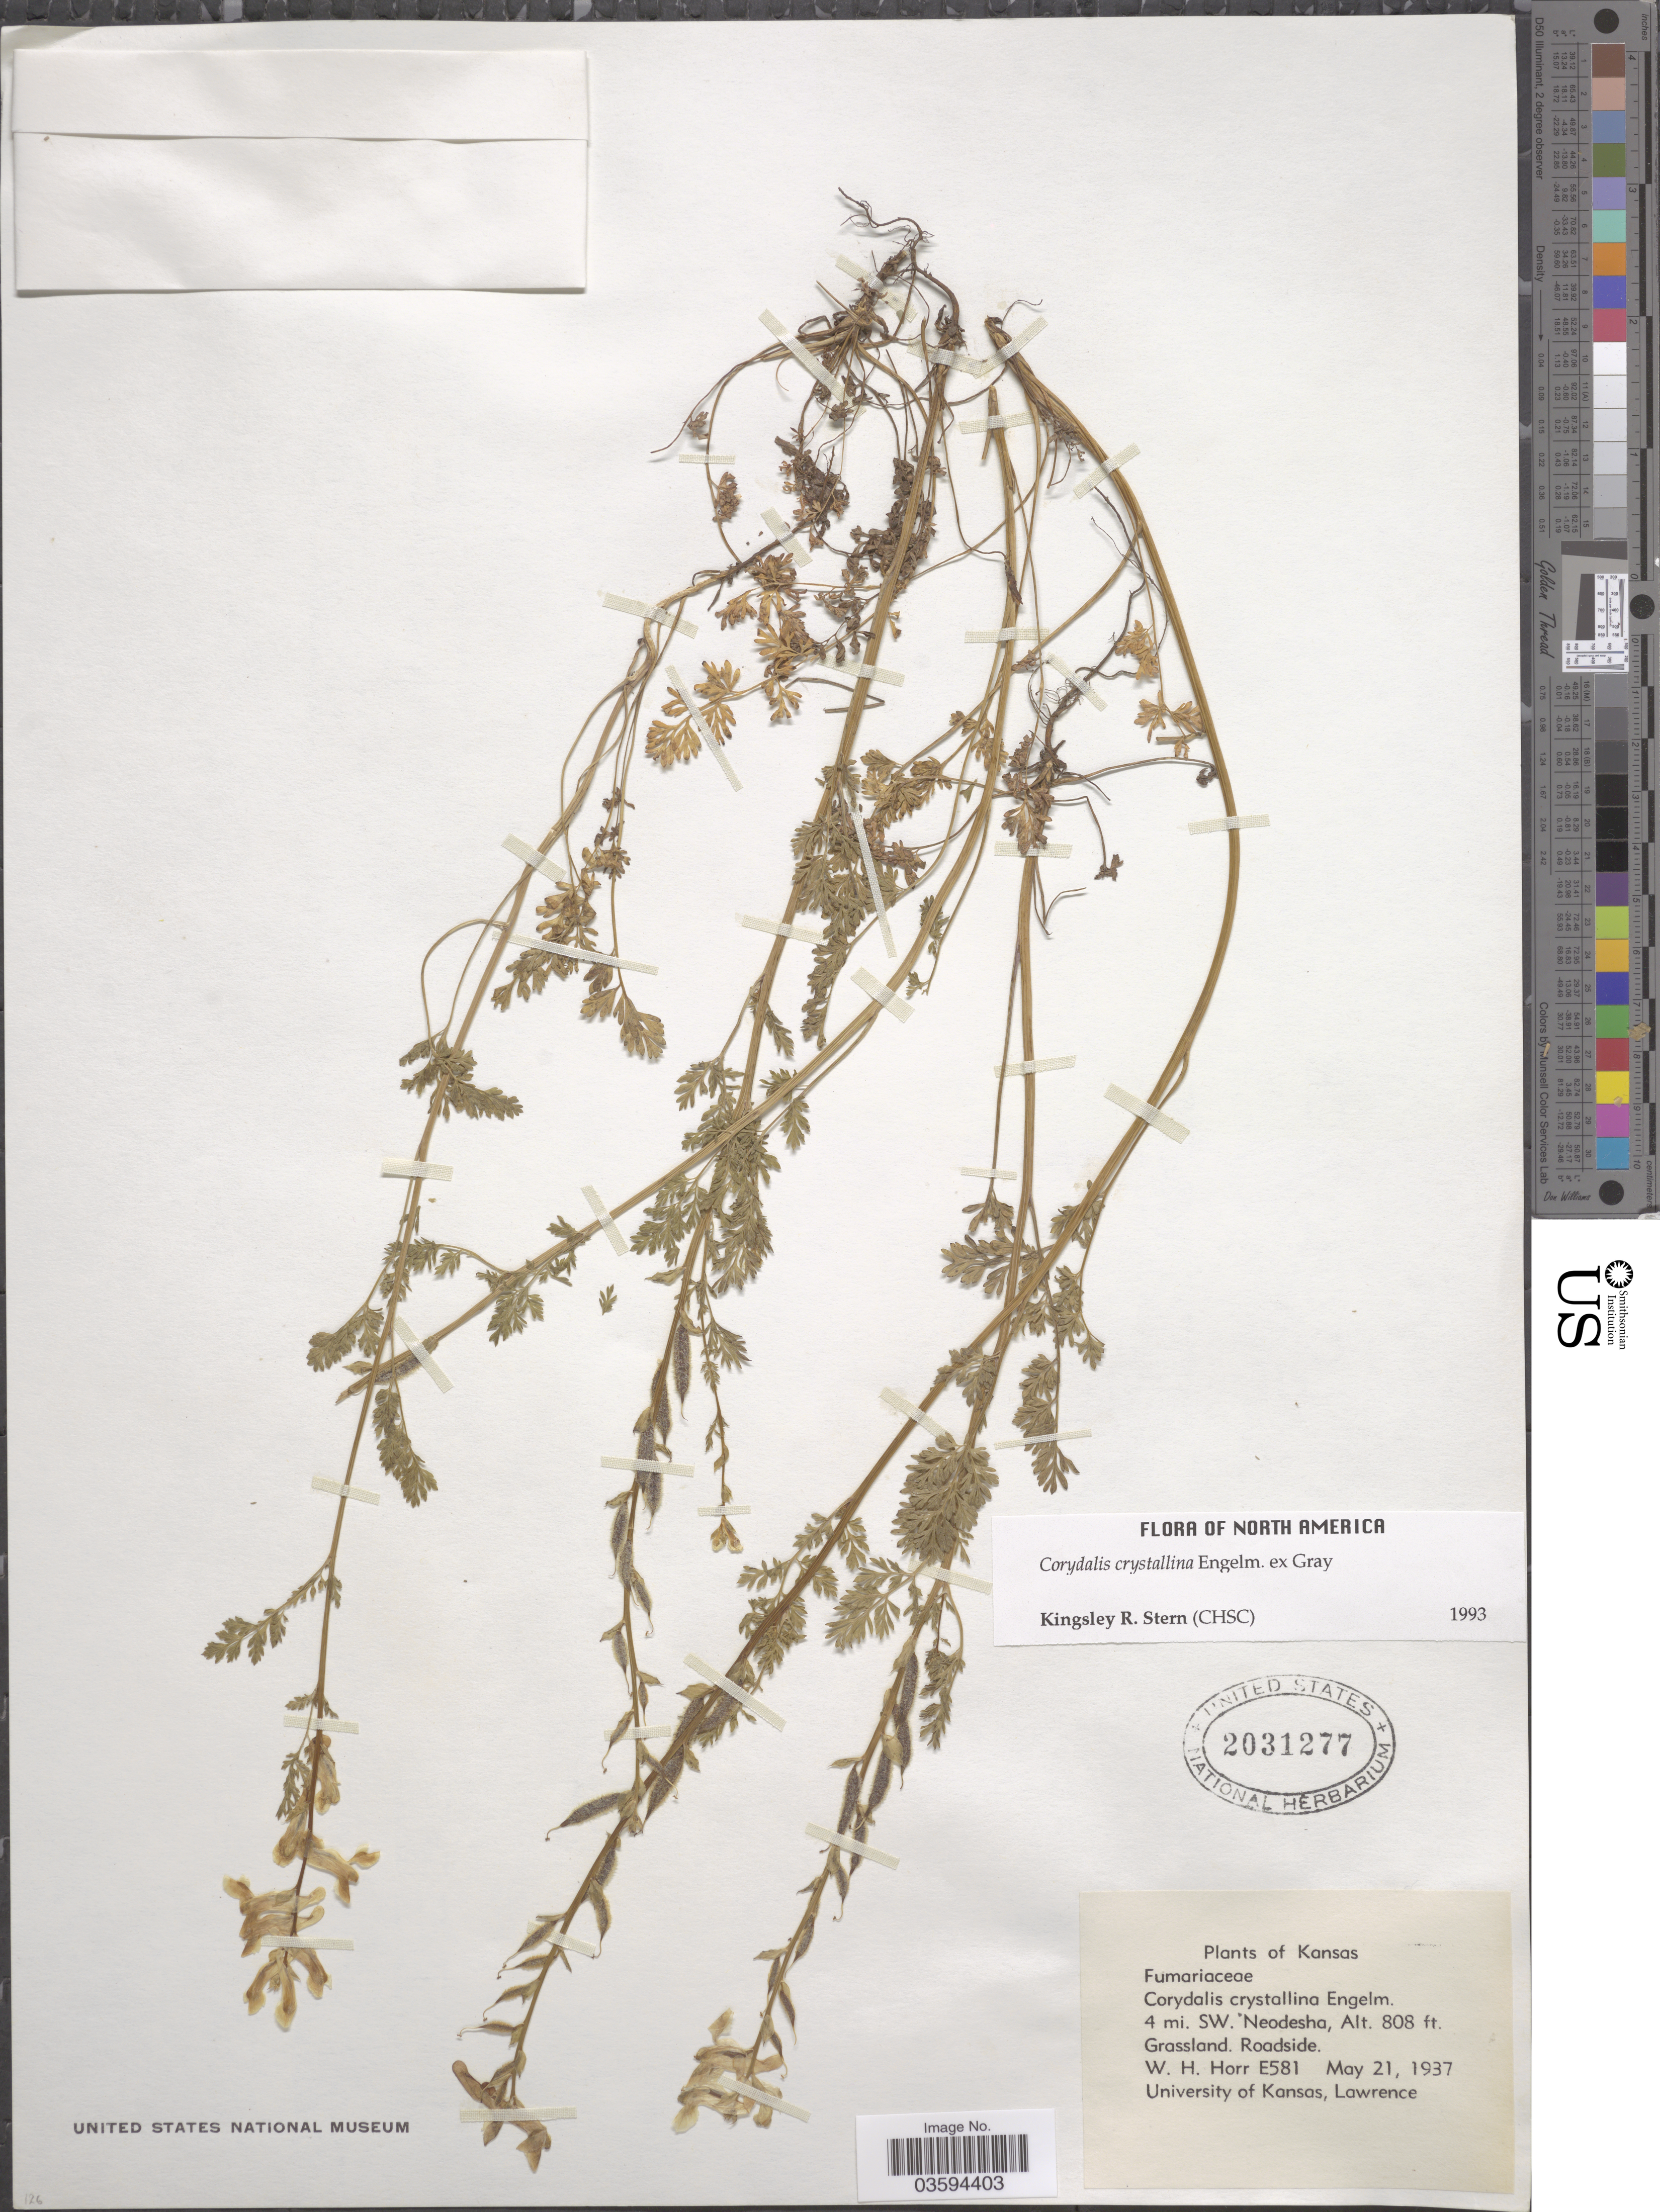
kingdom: Plantae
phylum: Tracheophyta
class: Magnoliopsida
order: Ranunculales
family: Papaveraceae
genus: Corydalis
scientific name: Corydalis crystallina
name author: (Engelm. ex A. Gray) Torr. & A. Gray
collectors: W. H. Horr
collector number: E581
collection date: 1937-05-21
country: United States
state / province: Kansas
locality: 4 mi. SW. Neodesha.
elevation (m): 246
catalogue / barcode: US 2031277